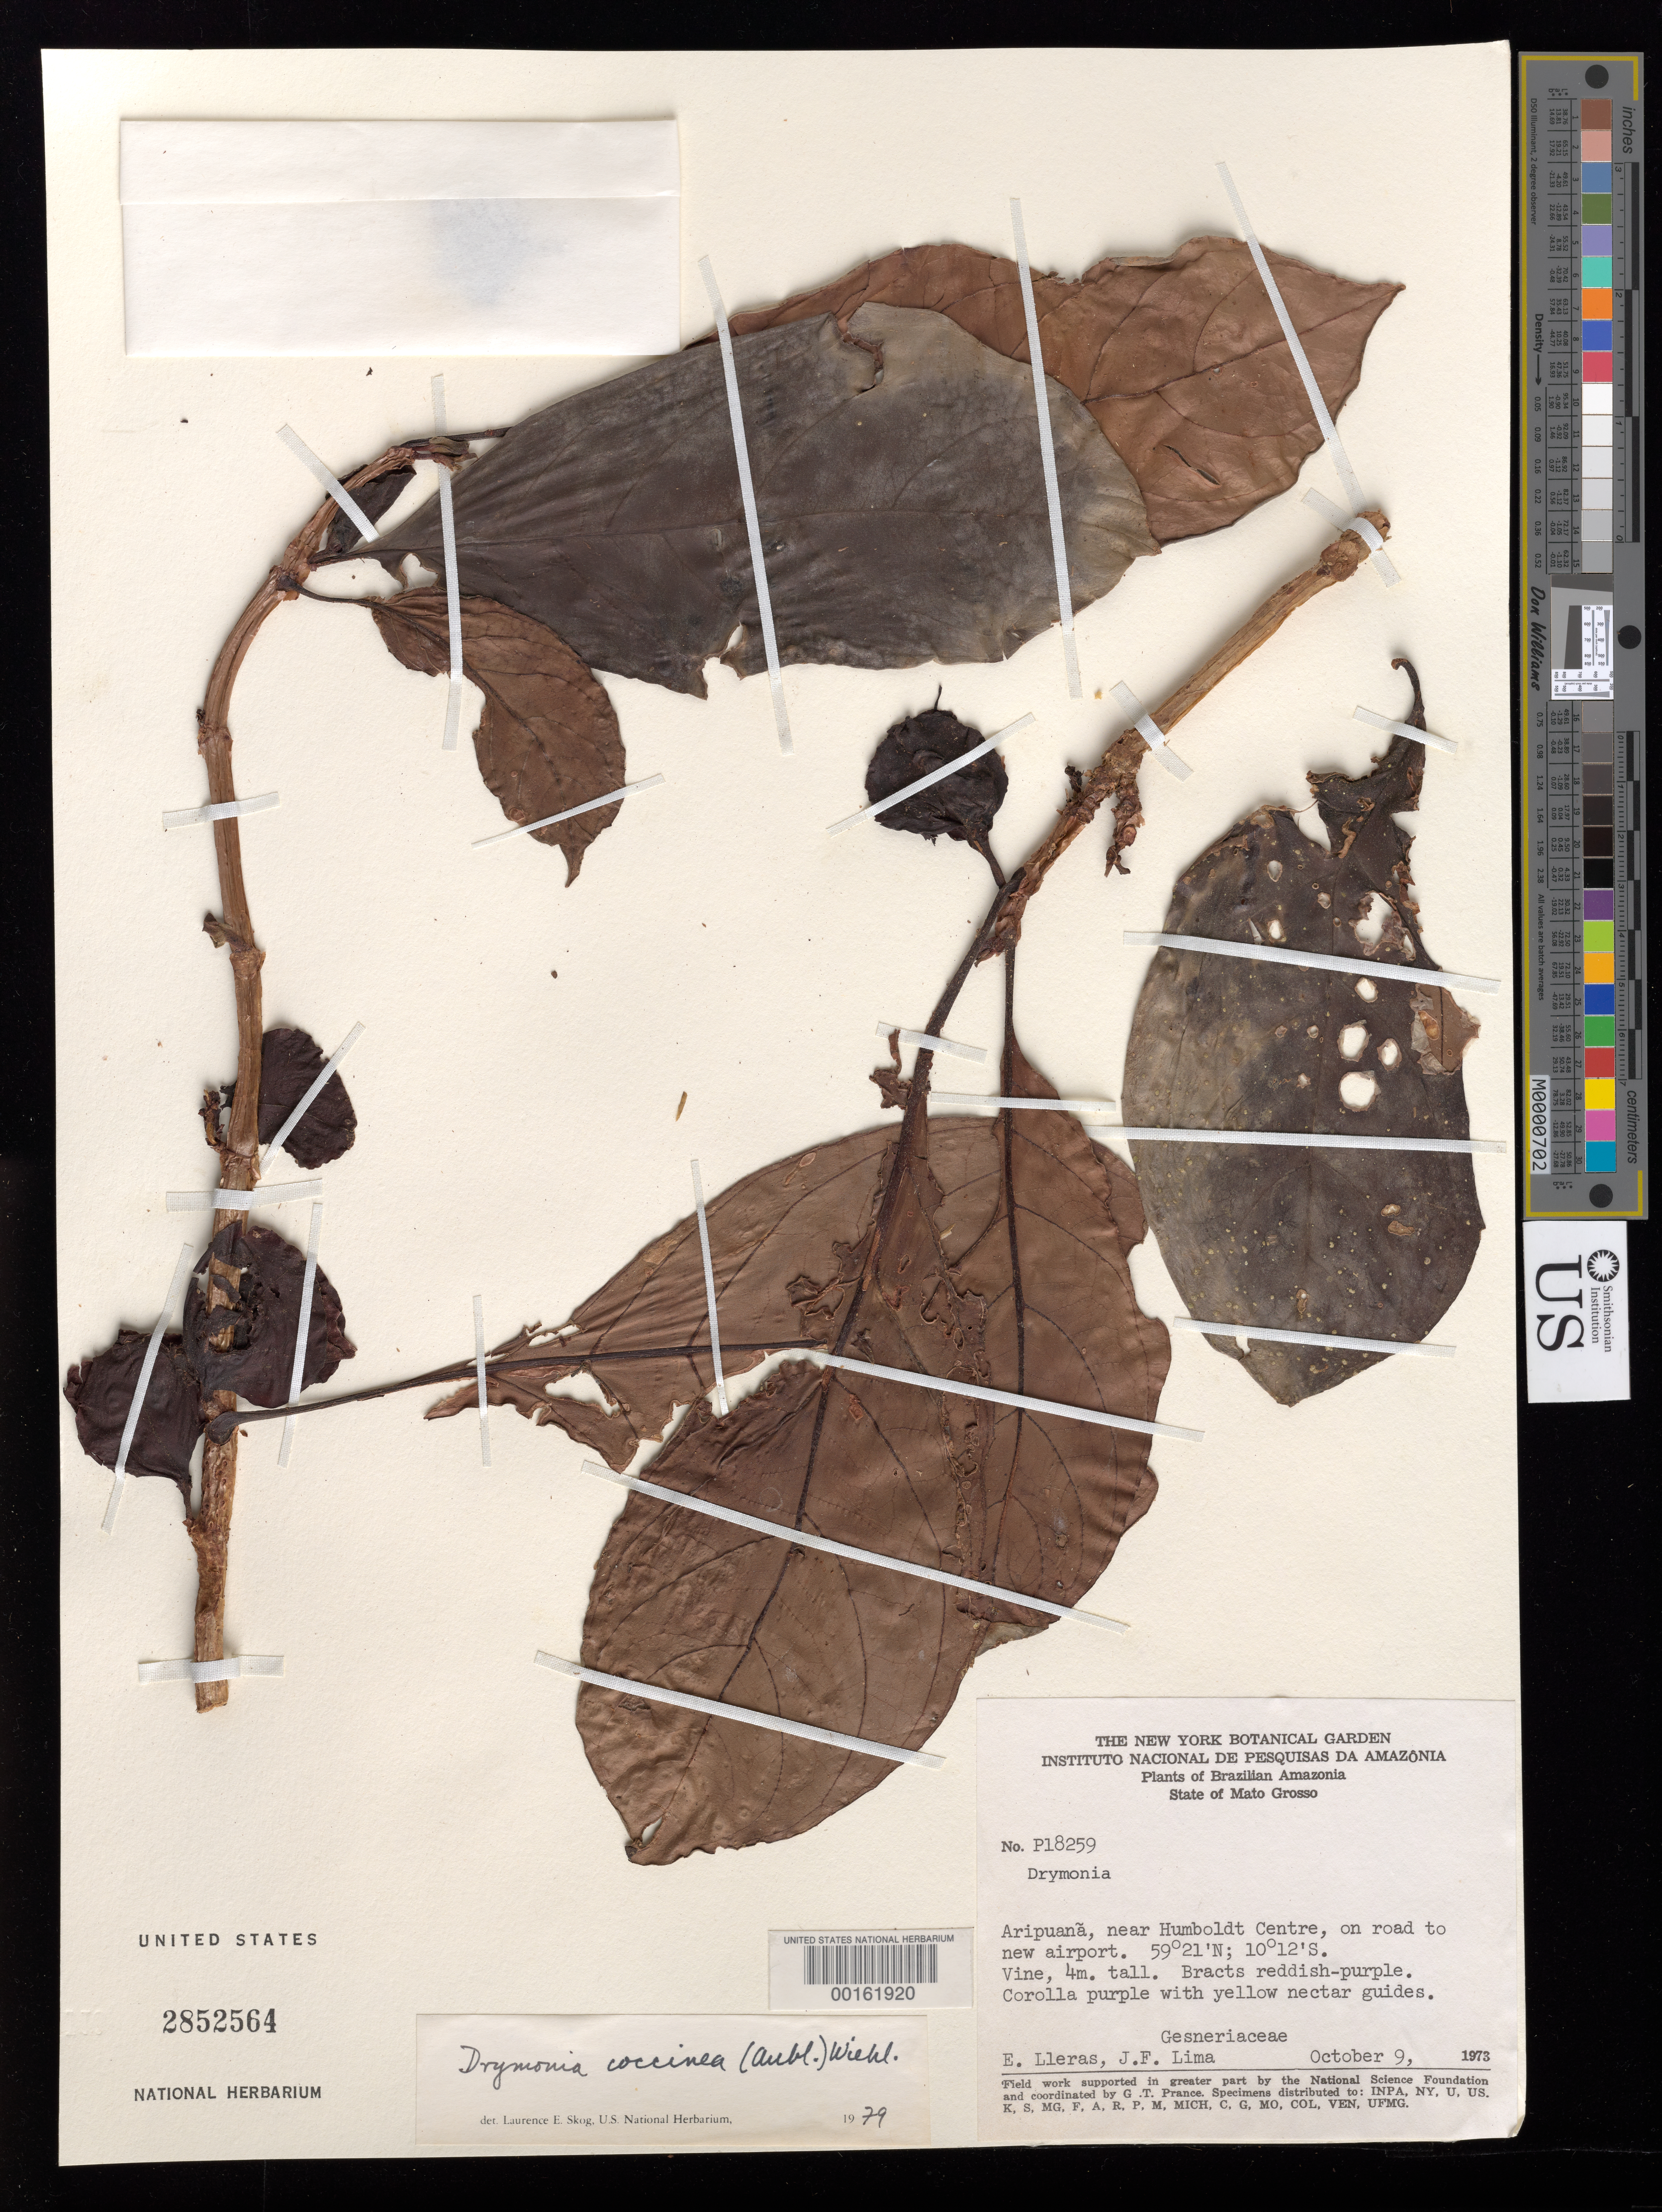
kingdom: Plantae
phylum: Tracheophyta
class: Magnoliopsida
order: Lamiales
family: Gesneriaceae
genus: Drymonia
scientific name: Drymonia coccinea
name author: (Aubl.) Wiehler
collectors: E. Lleras & J. F. Lima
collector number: P 18259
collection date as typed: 09 Oct 1973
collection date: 1973-10-09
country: Brazil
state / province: Mato Grosso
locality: Aripauna, near Humboldt Centre, on road to new airport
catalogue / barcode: US 2852564